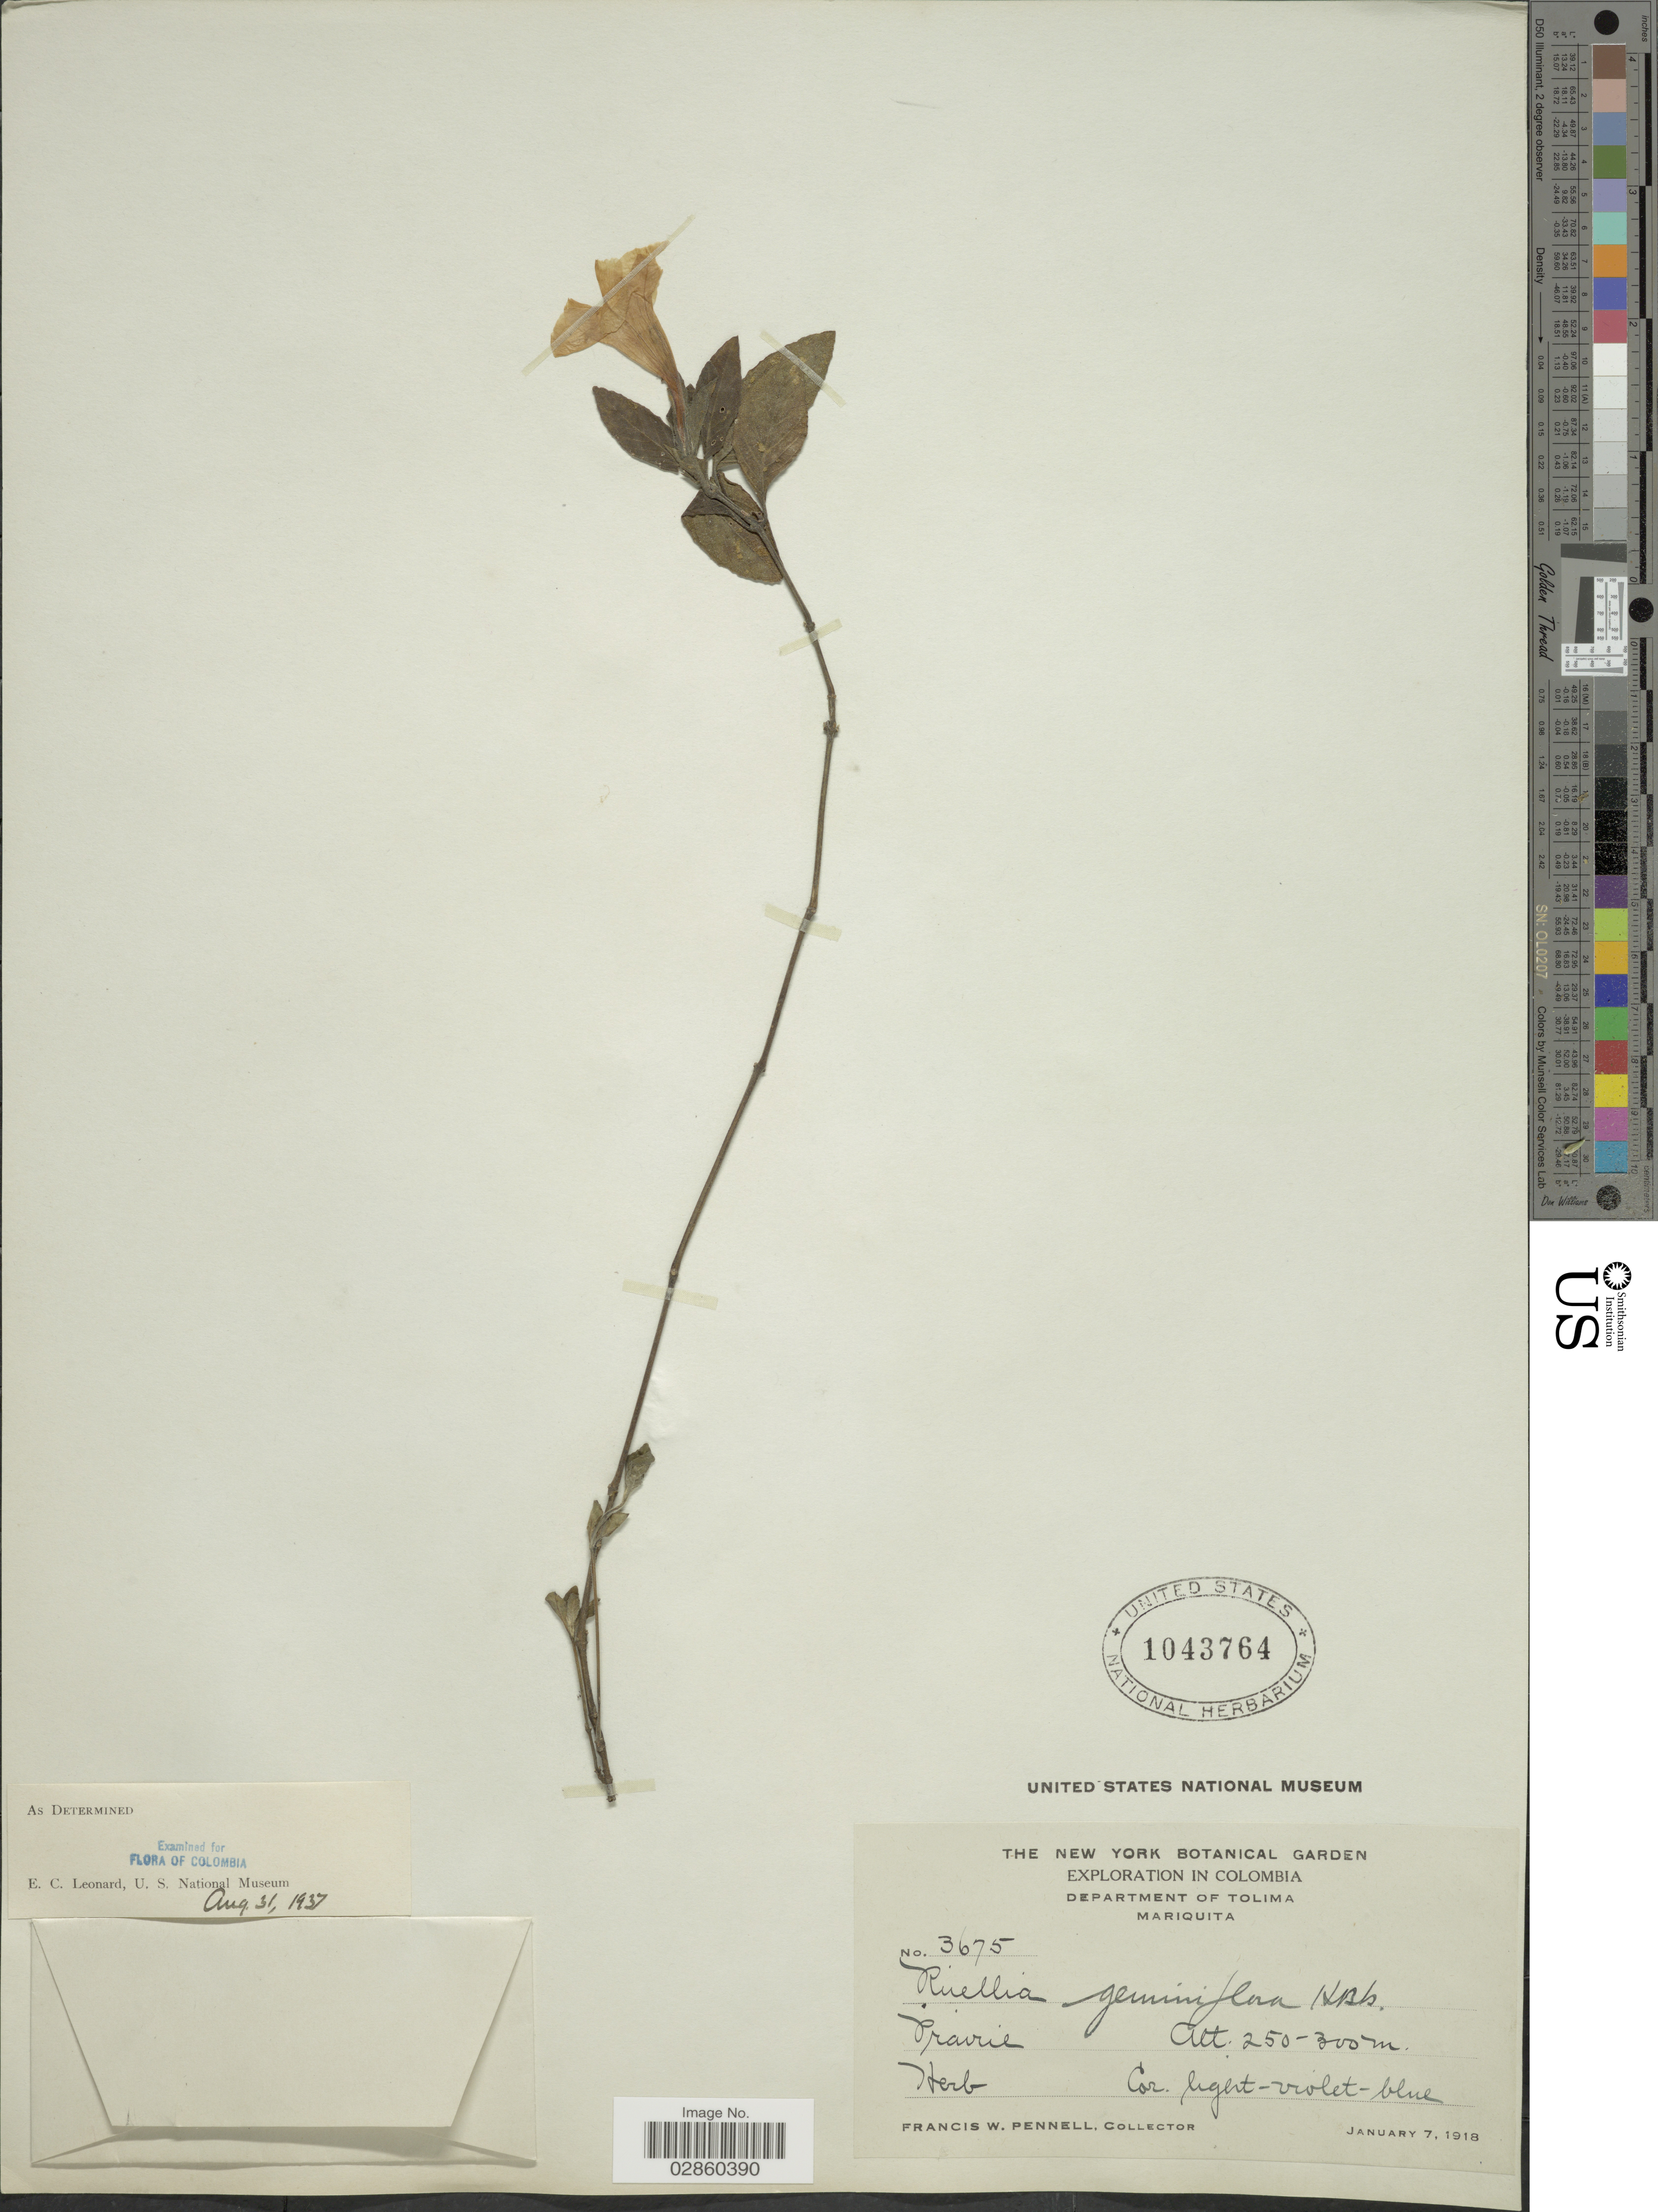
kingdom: Plantae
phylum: Tracheophyta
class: Magnoliopsida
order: Lamiales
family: Acanthaceae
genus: Ruellia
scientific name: Ruellia geminiflora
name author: Kunth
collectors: F. W. Pennell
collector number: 3675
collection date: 1918-01-07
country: Colombia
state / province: Tolima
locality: Department of Tolima. Mariquita.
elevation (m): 250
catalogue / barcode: US 1043764